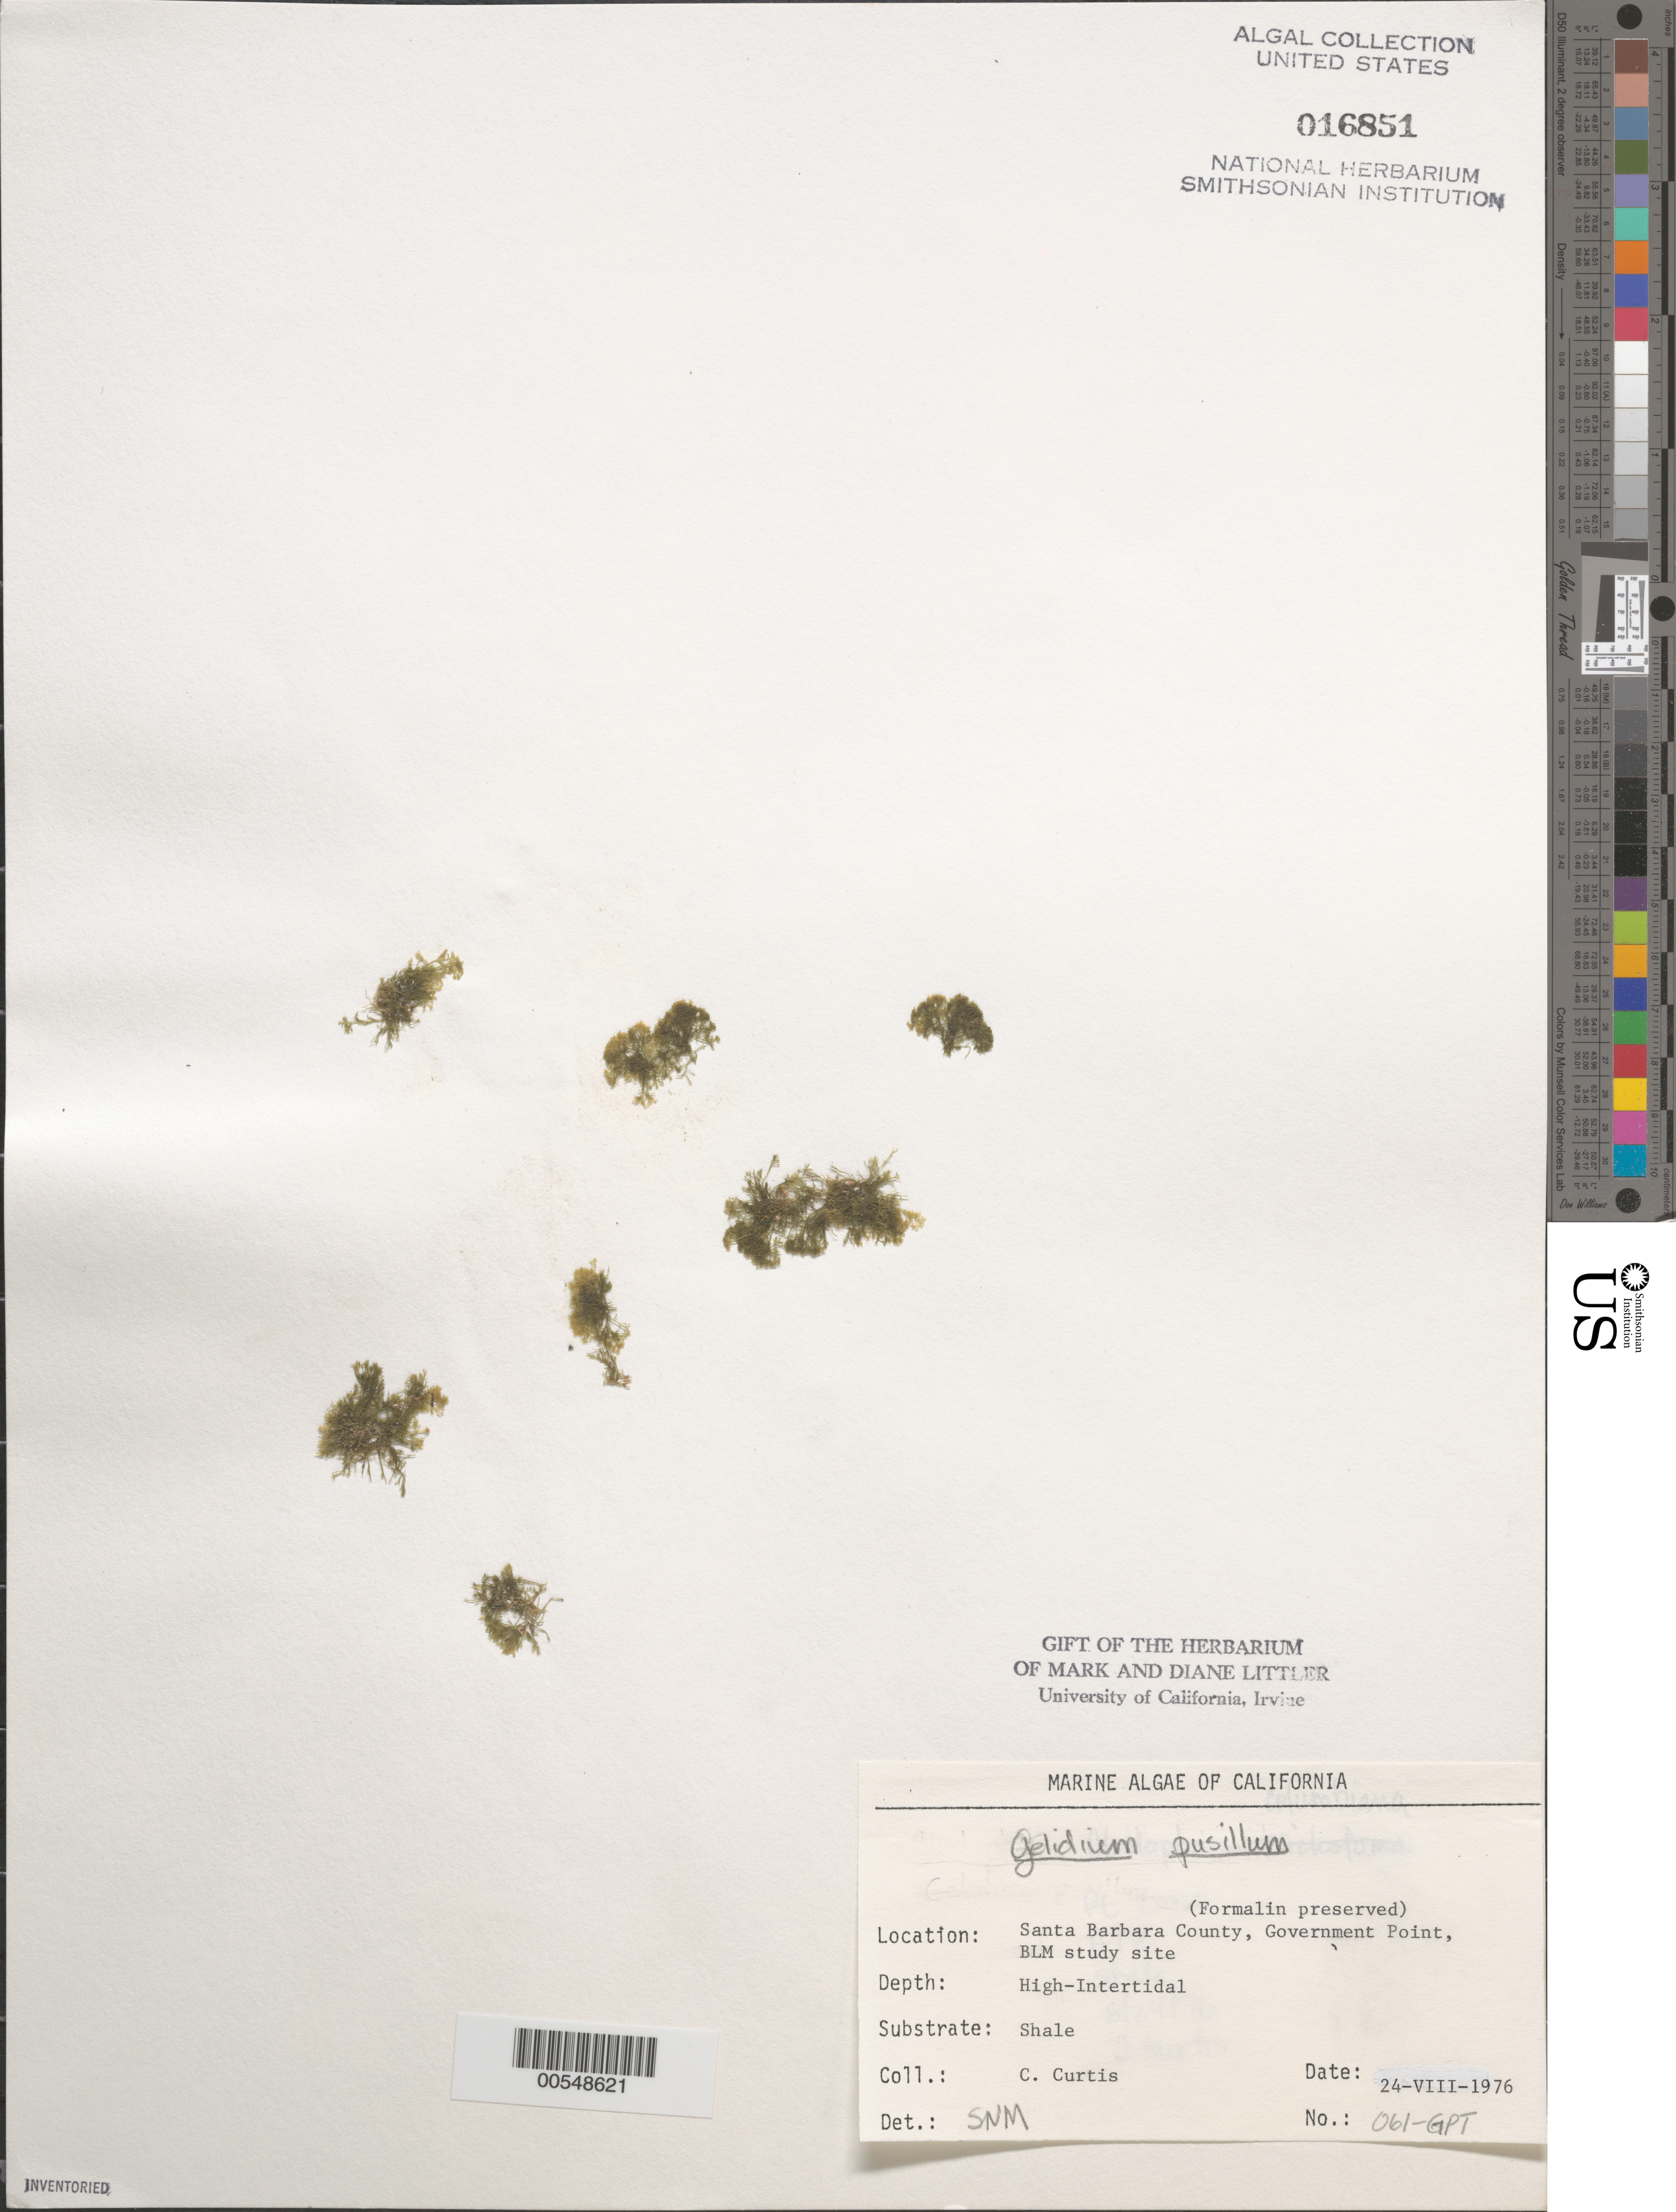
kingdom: Plantae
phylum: Rhodophyta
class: Florideophyceae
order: Gelidiales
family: Gelidiaceae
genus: Gelidium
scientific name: Gelidium pusillum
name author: (Stackh.) Le Jol.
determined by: Murray, S. N.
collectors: C. Curtis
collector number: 061-gpt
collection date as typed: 24 Aug 1976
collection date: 1976-08-24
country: United States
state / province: California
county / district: Santa Barbara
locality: Government Point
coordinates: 34 26'31"N, 120 24'06"W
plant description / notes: BLM-SOCALBIGHT Rocky Intertidal Survey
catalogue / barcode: US 16851